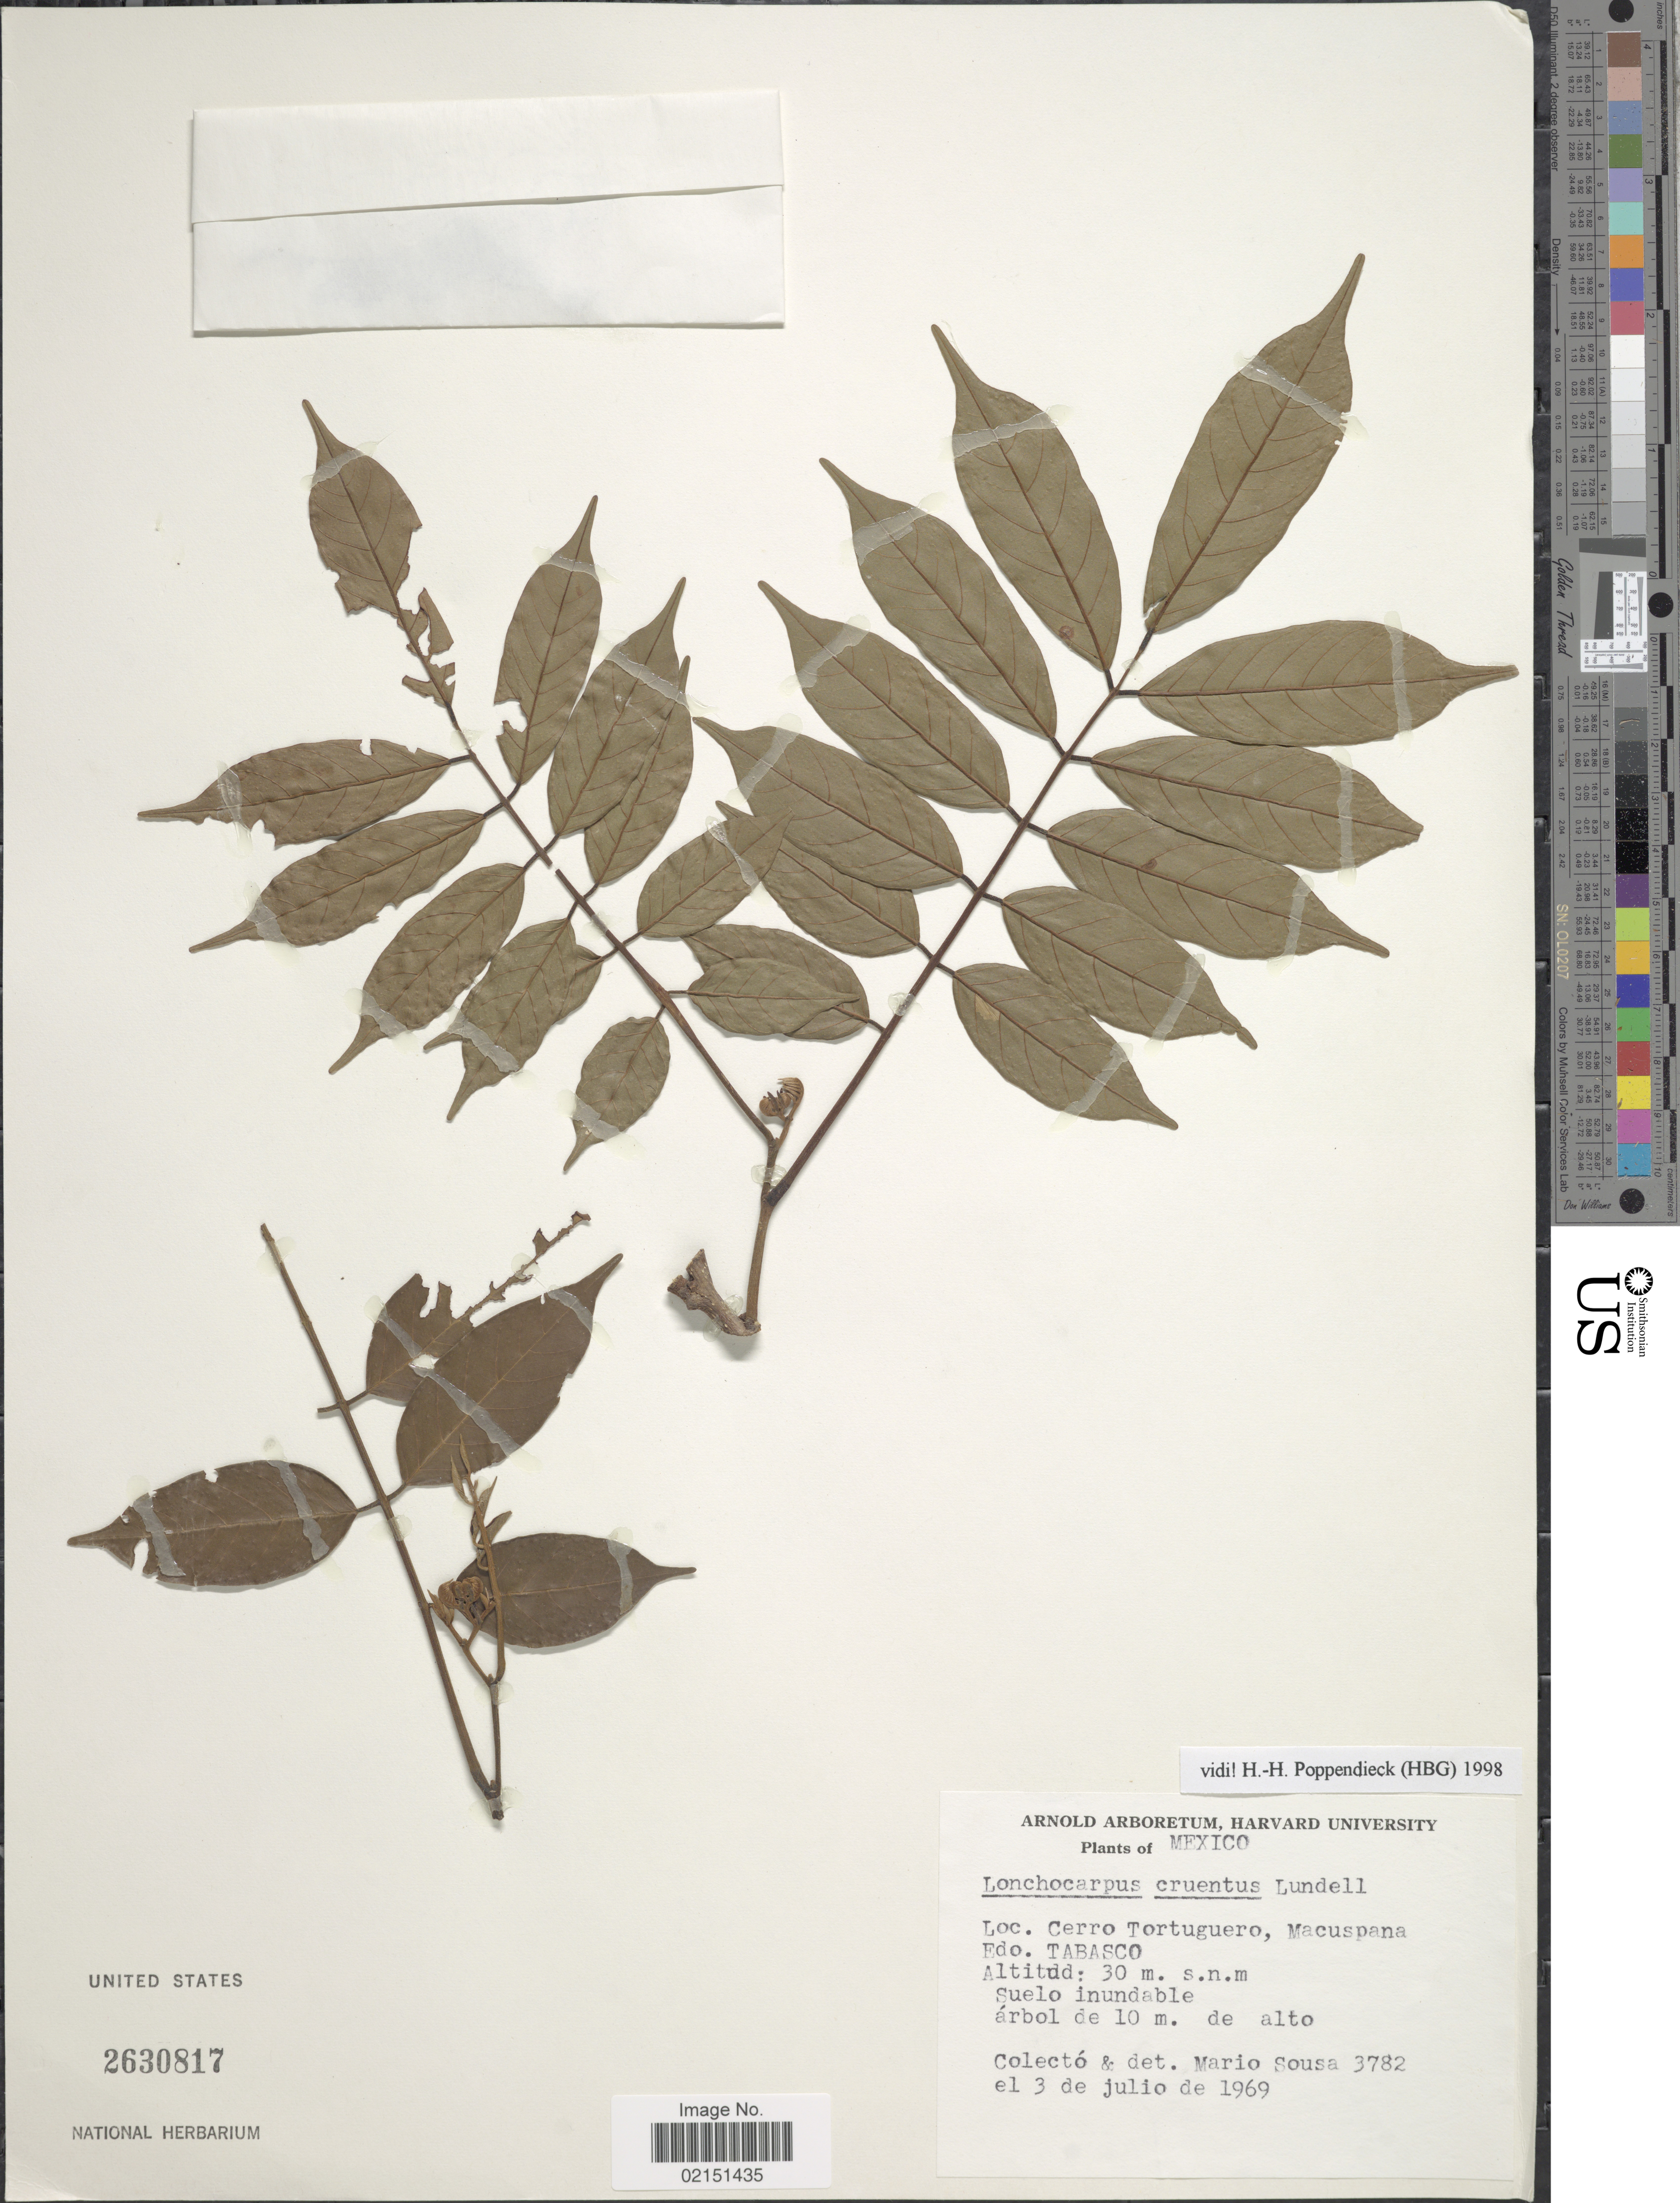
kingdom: Plantae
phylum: Tracheophyta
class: Magnoliopsida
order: Fabales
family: Fabaceae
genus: Lonchocarpus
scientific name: Lonchocarpus cruentus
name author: Lundell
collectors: M. Sousa S.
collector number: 3782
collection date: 1969-07-03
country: Mexico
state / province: Tabasco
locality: Cerro Tortuguero, Macuspana, Edo. Tabasco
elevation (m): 30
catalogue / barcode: US 2630817